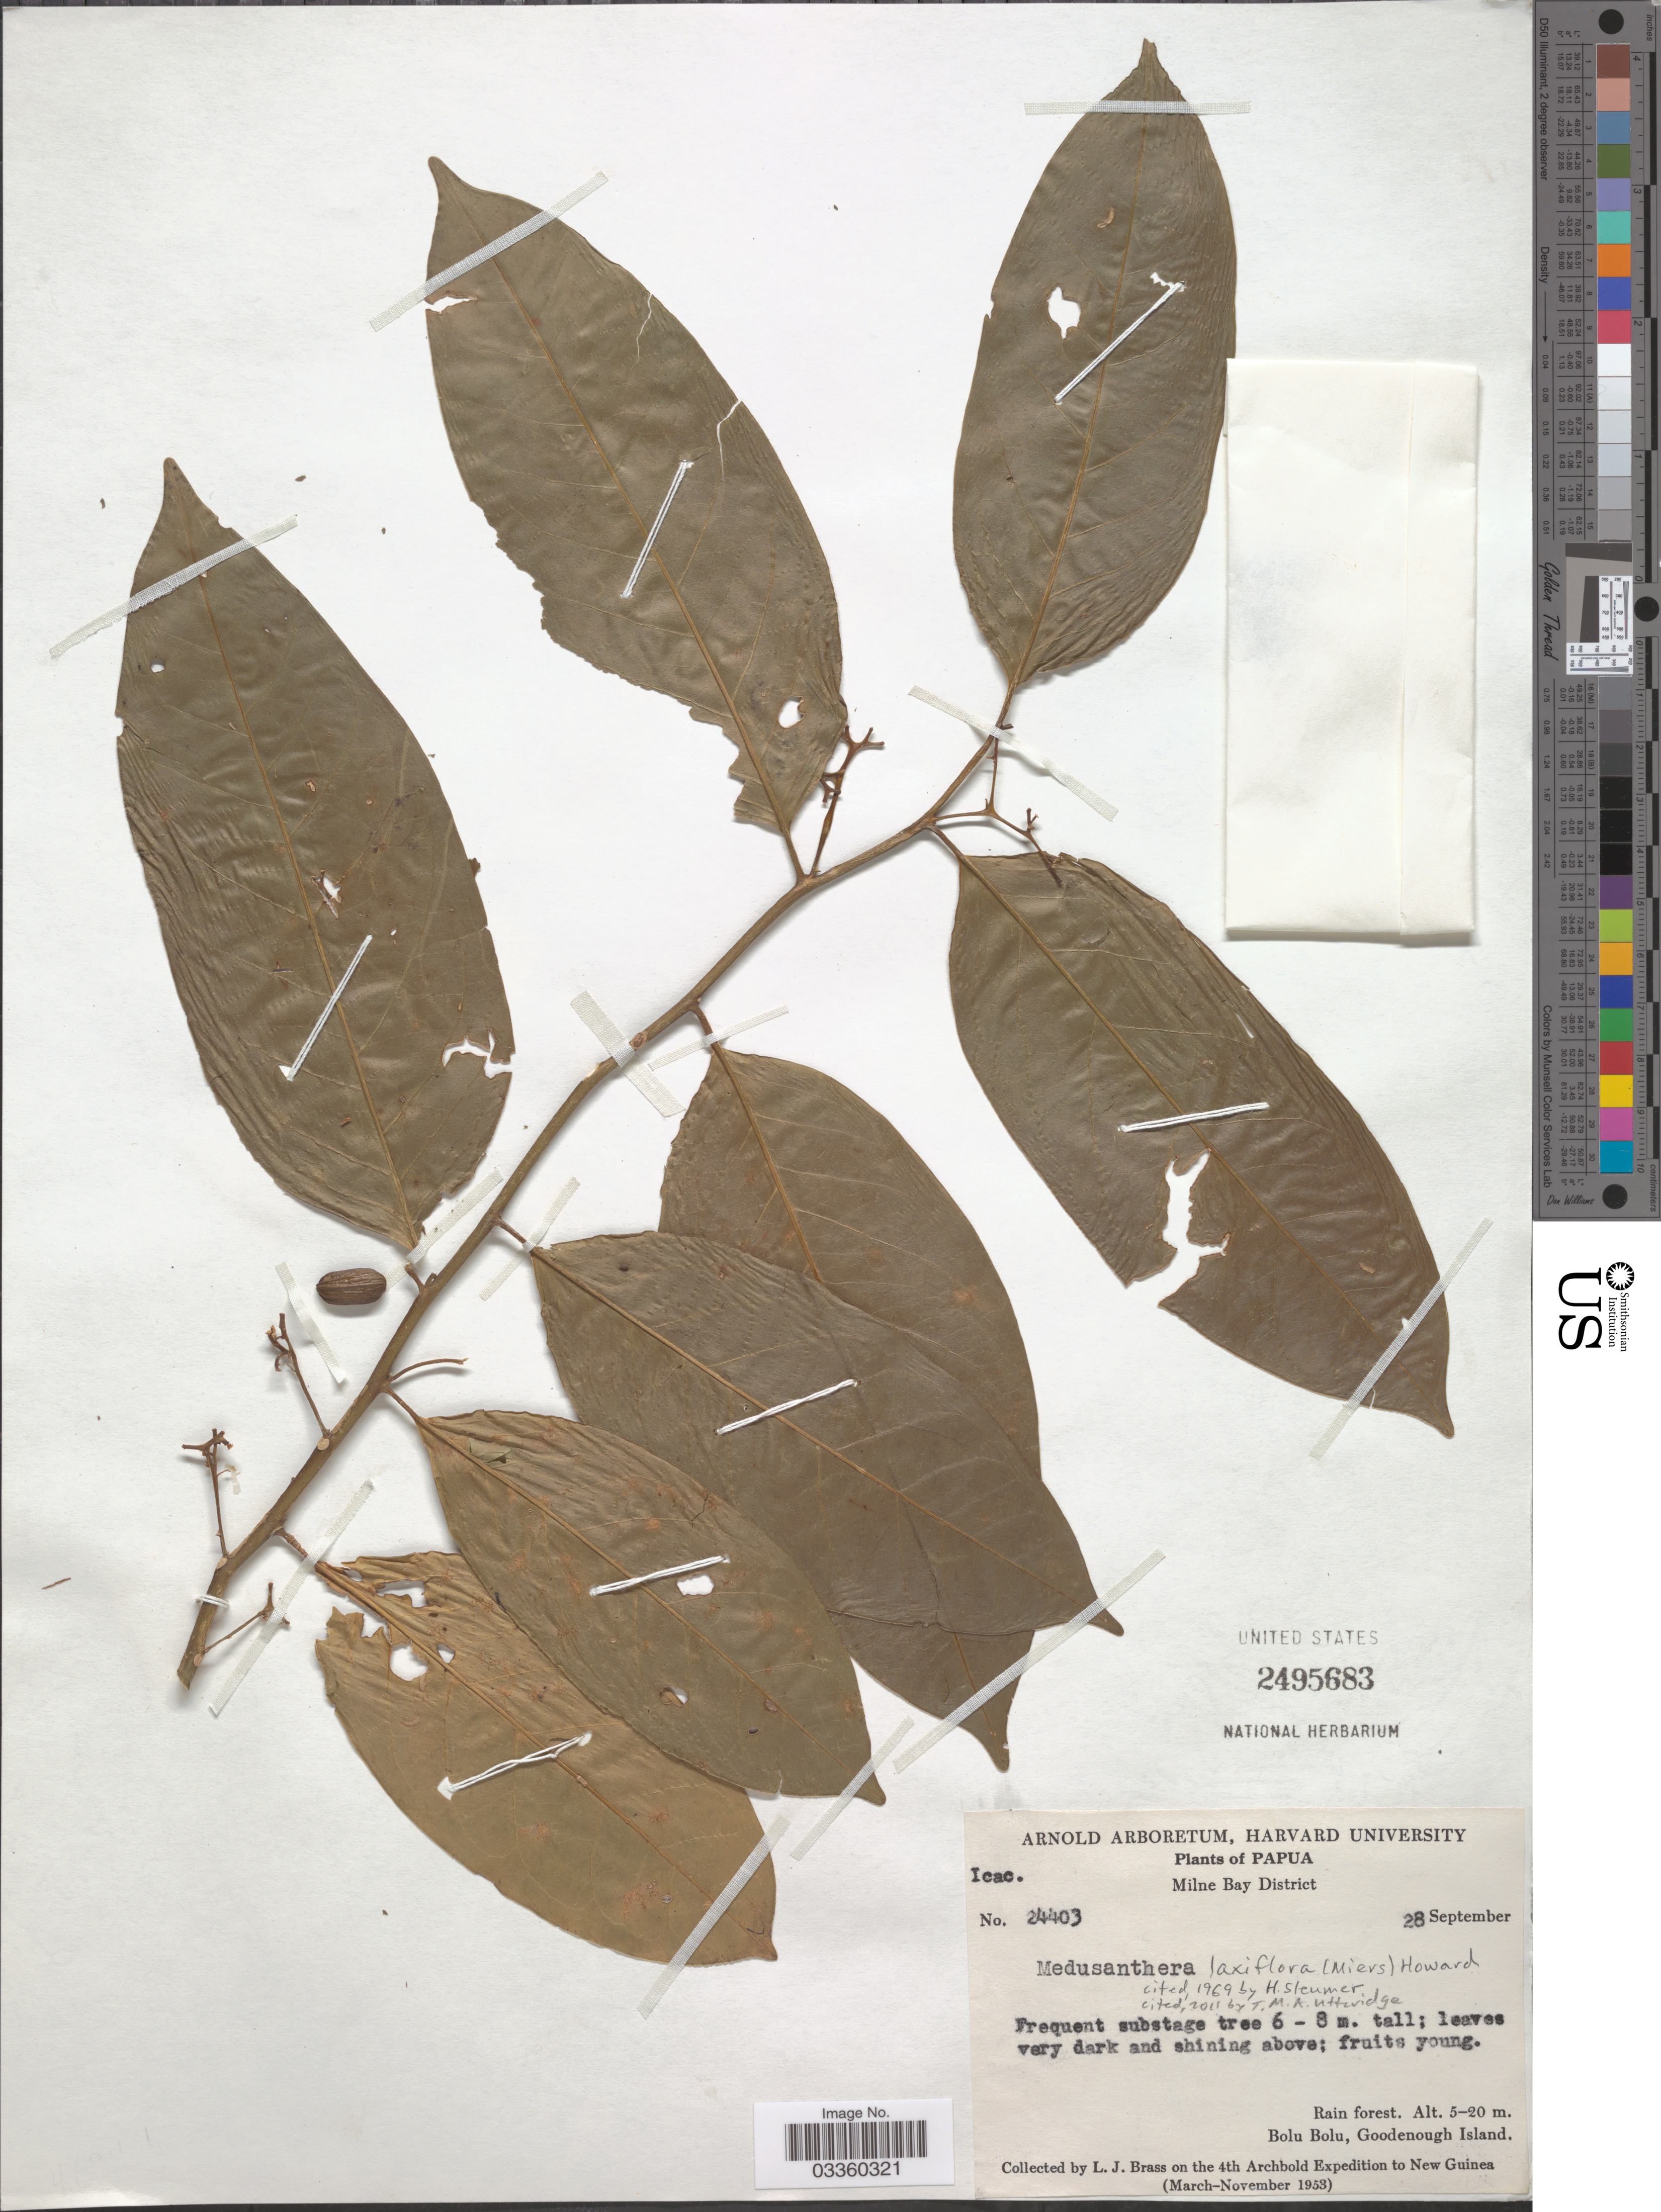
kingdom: Plantae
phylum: Tracheophyta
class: Magnoliopsida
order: Cardiopteridales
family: Stemonuraceae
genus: Medusanthera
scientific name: Medusanthera laxiflora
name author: (Miers) R.A. Howard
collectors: L. J. Brass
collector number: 24403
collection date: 1953-09-28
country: Papua New Guinea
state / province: Milne Bay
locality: Papua. Milne Bay District. Bolu Bolu, Goodenough Island.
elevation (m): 5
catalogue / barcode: US 2495683